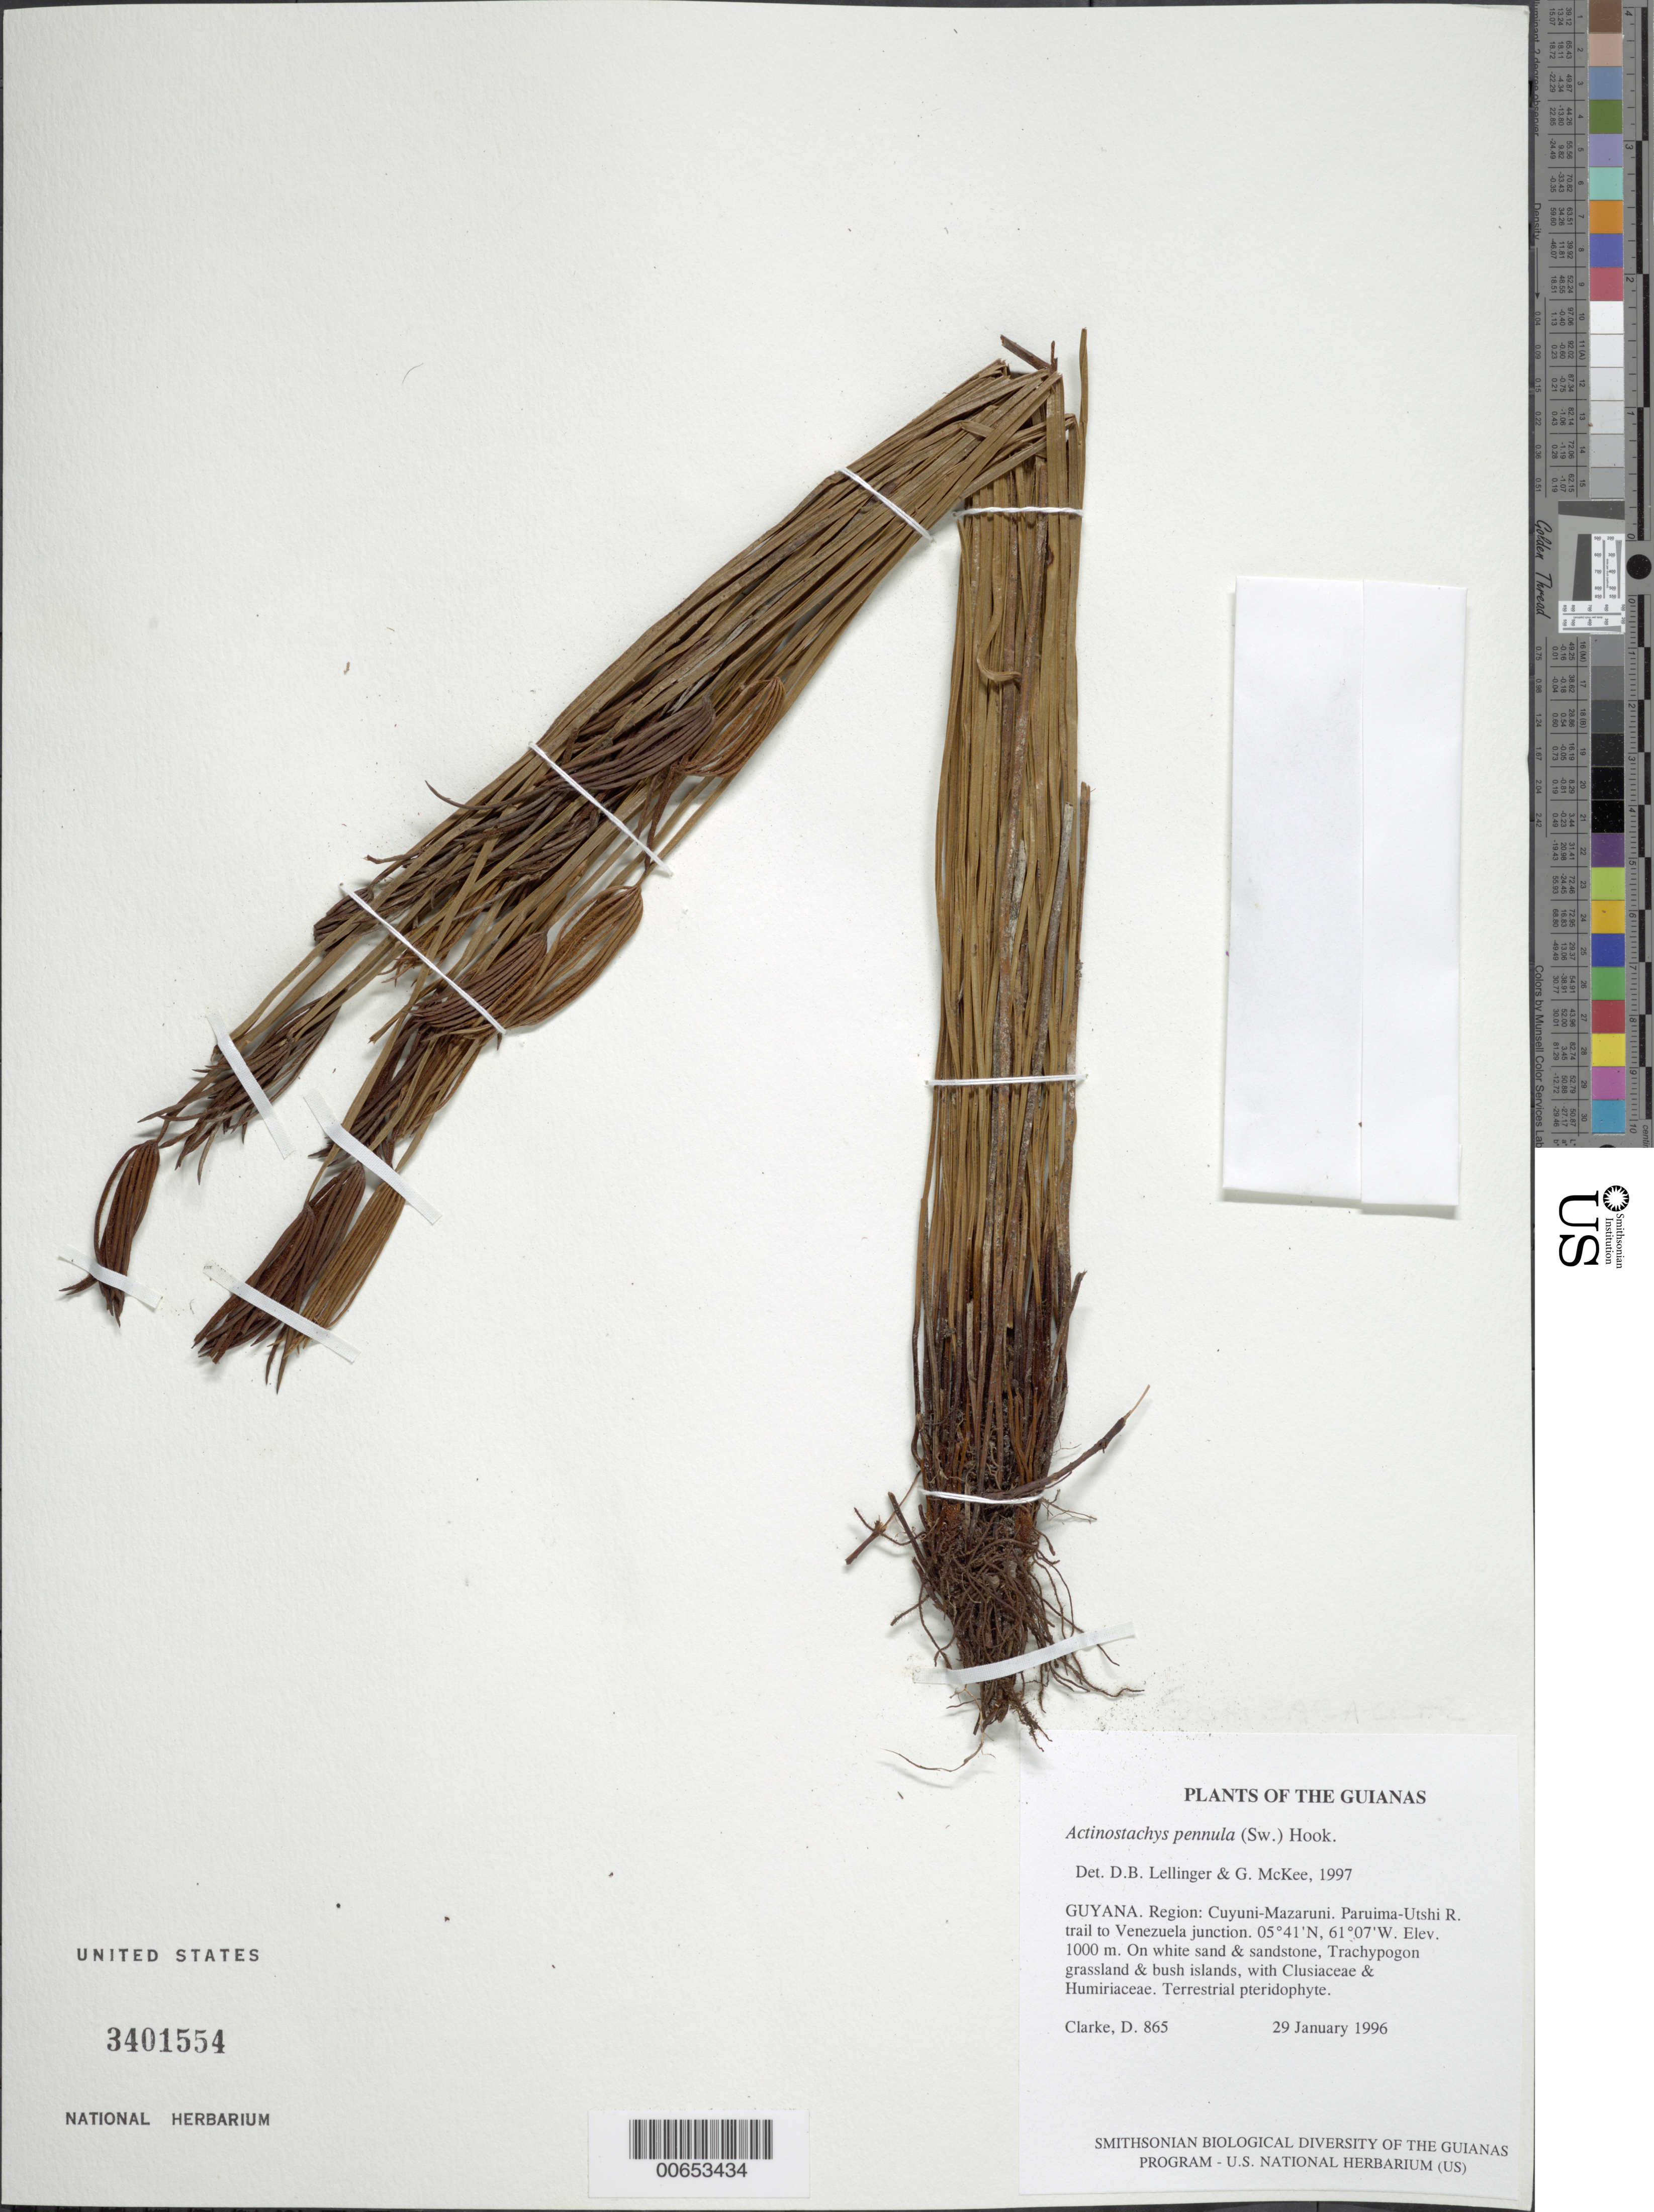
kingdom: Plantae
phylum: Tracheophyta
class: Polypodiopsida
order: Schizaeales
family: Schizaeaceae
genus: Actinostachys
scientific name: Actinostachys pennula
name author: (Sw.) Hook.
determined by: Lellinger, D. B.; McKee, G. S.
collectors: H. D. Clarke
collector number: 865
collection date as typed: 29 January 1996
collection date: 1996-01-29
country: Guyana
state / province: Cuyuni-Mazaruni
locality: Paruima-Utshi R. trail to Venezuela junction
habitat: On white sand & sandstone, Trachypogon grassland & bush islands, with Clusiaceae & Humiriaceae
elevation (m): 1000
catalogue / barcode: US 3401554